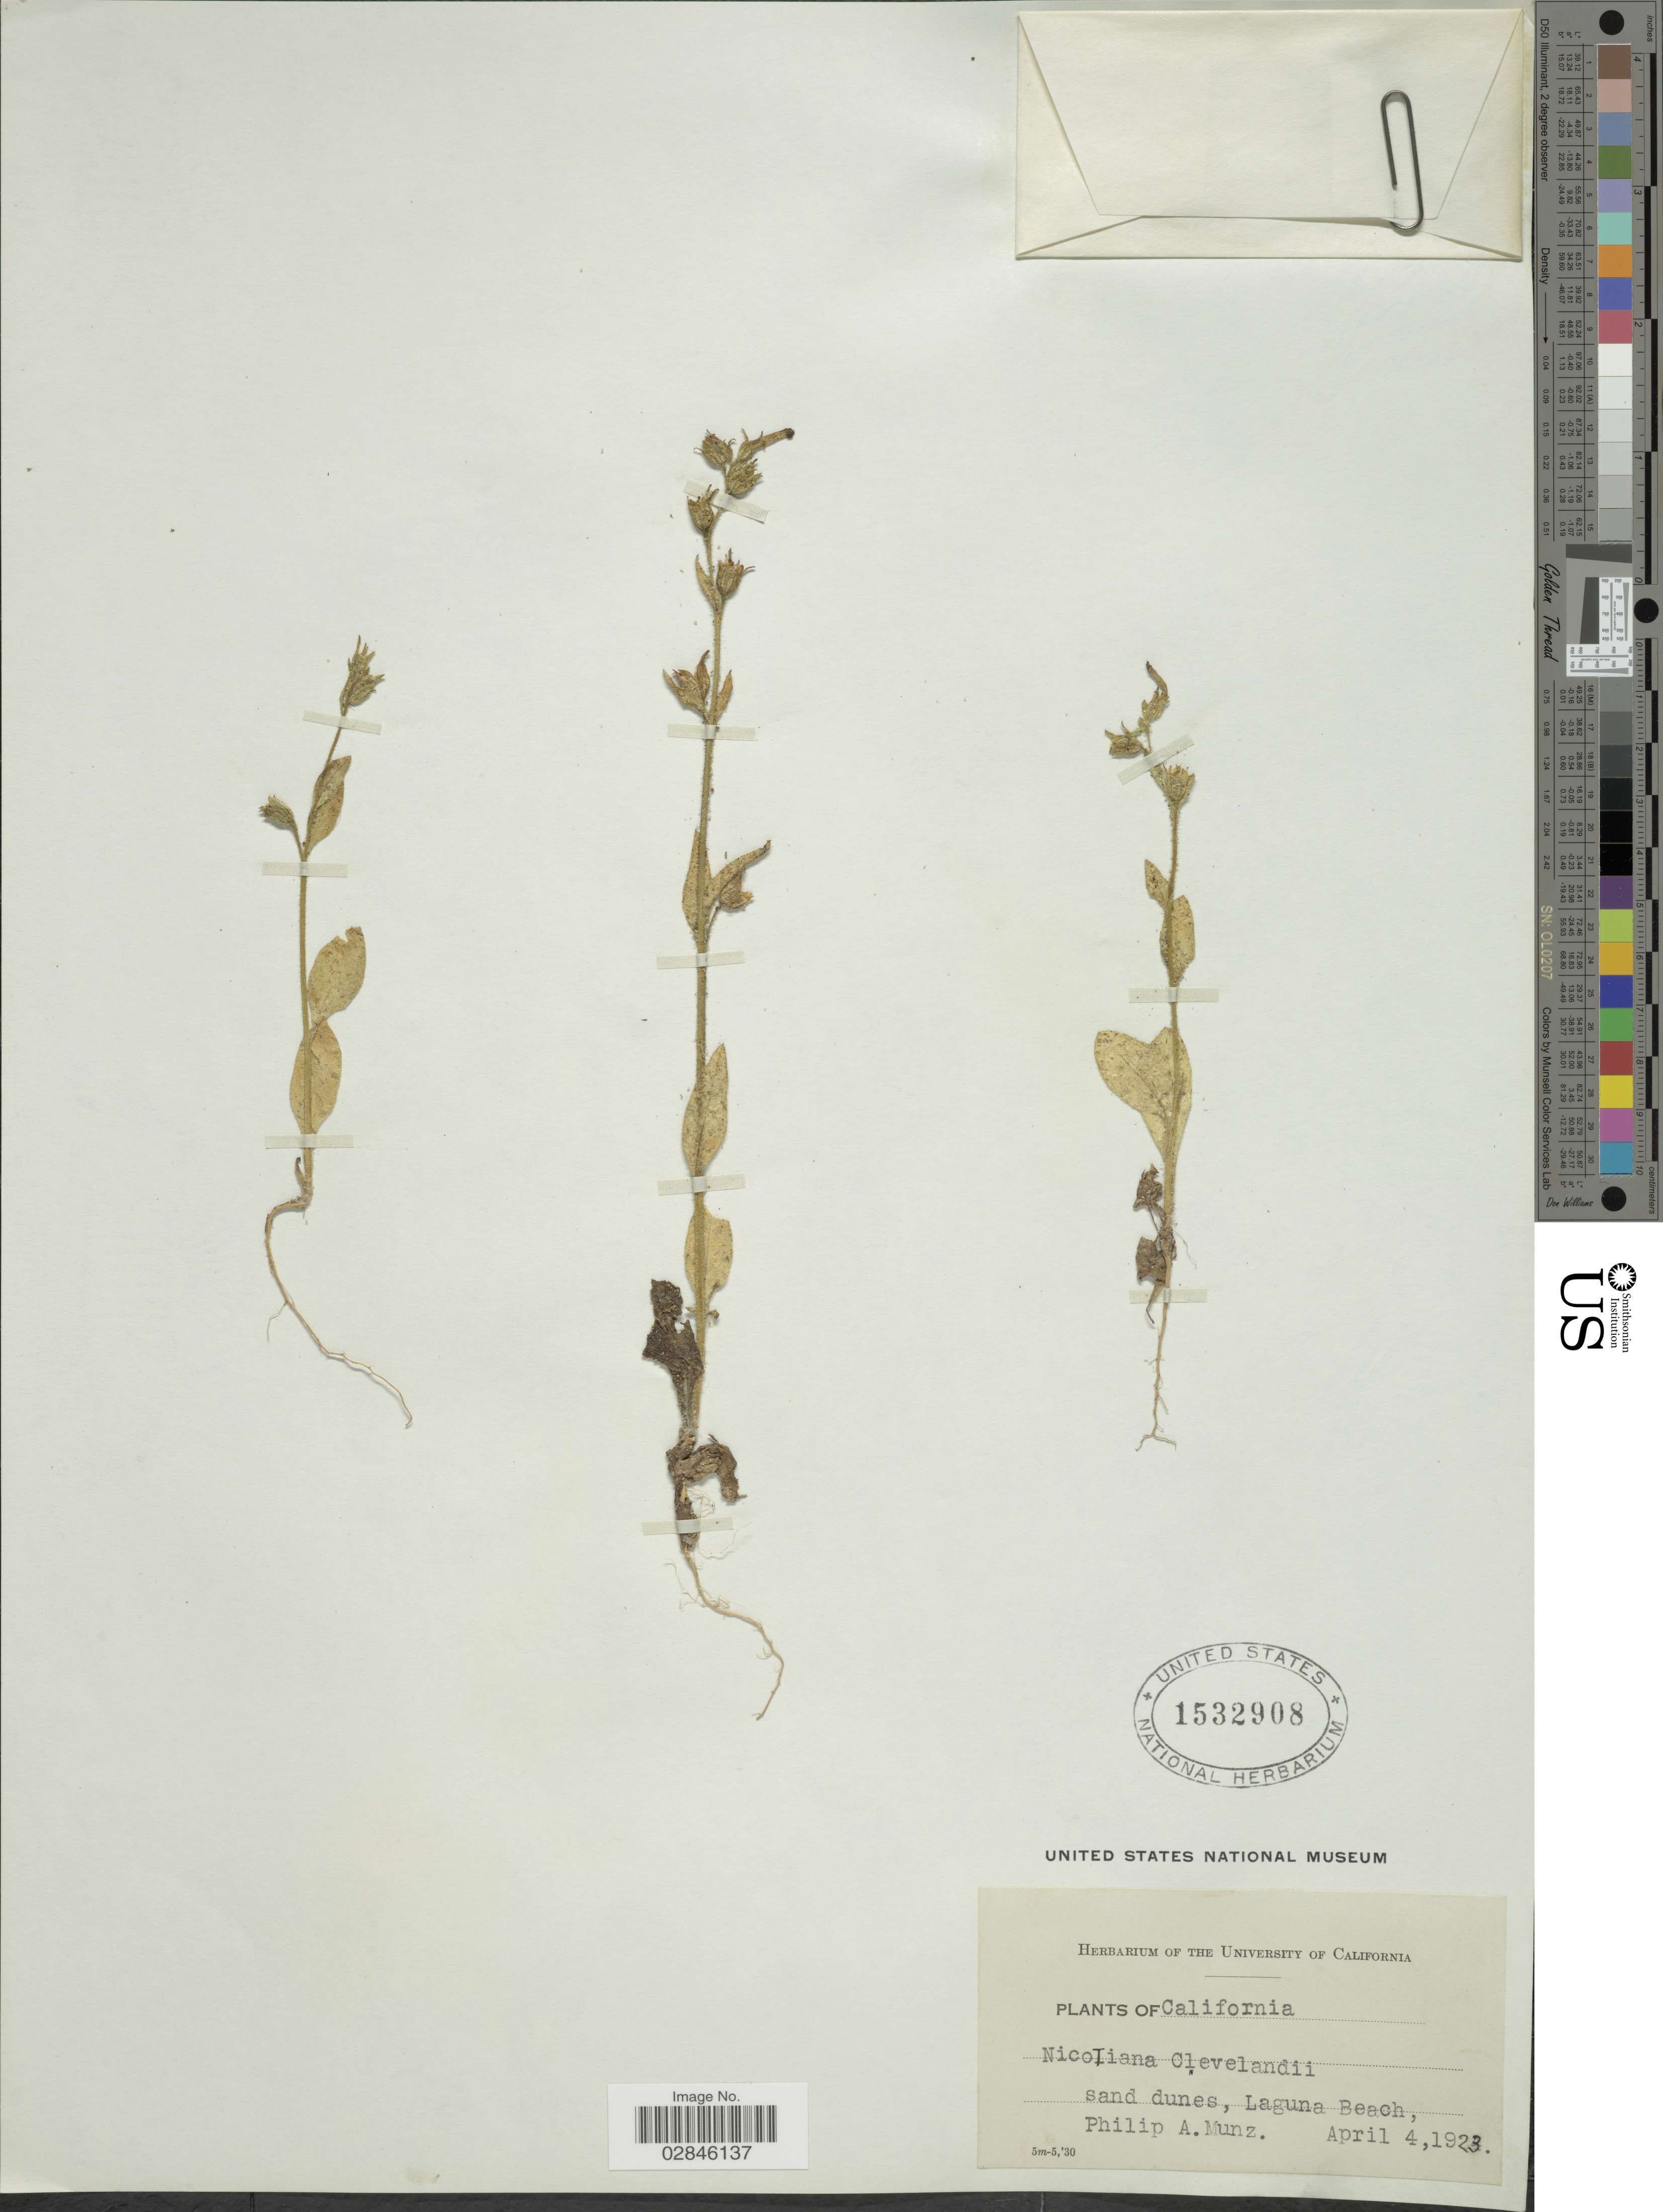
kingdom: Plantae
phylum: Tracheophyta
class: Magnoliopsida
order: Solanales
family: Solanaceae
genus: Nicotiana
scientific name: Nicotiana clevelandii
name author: A. Gray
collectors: P. A. Munz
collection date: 1923-04-04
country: United States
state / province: California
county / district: Orange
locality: San dunes, Laguna Beach.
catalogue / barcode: US 1532908